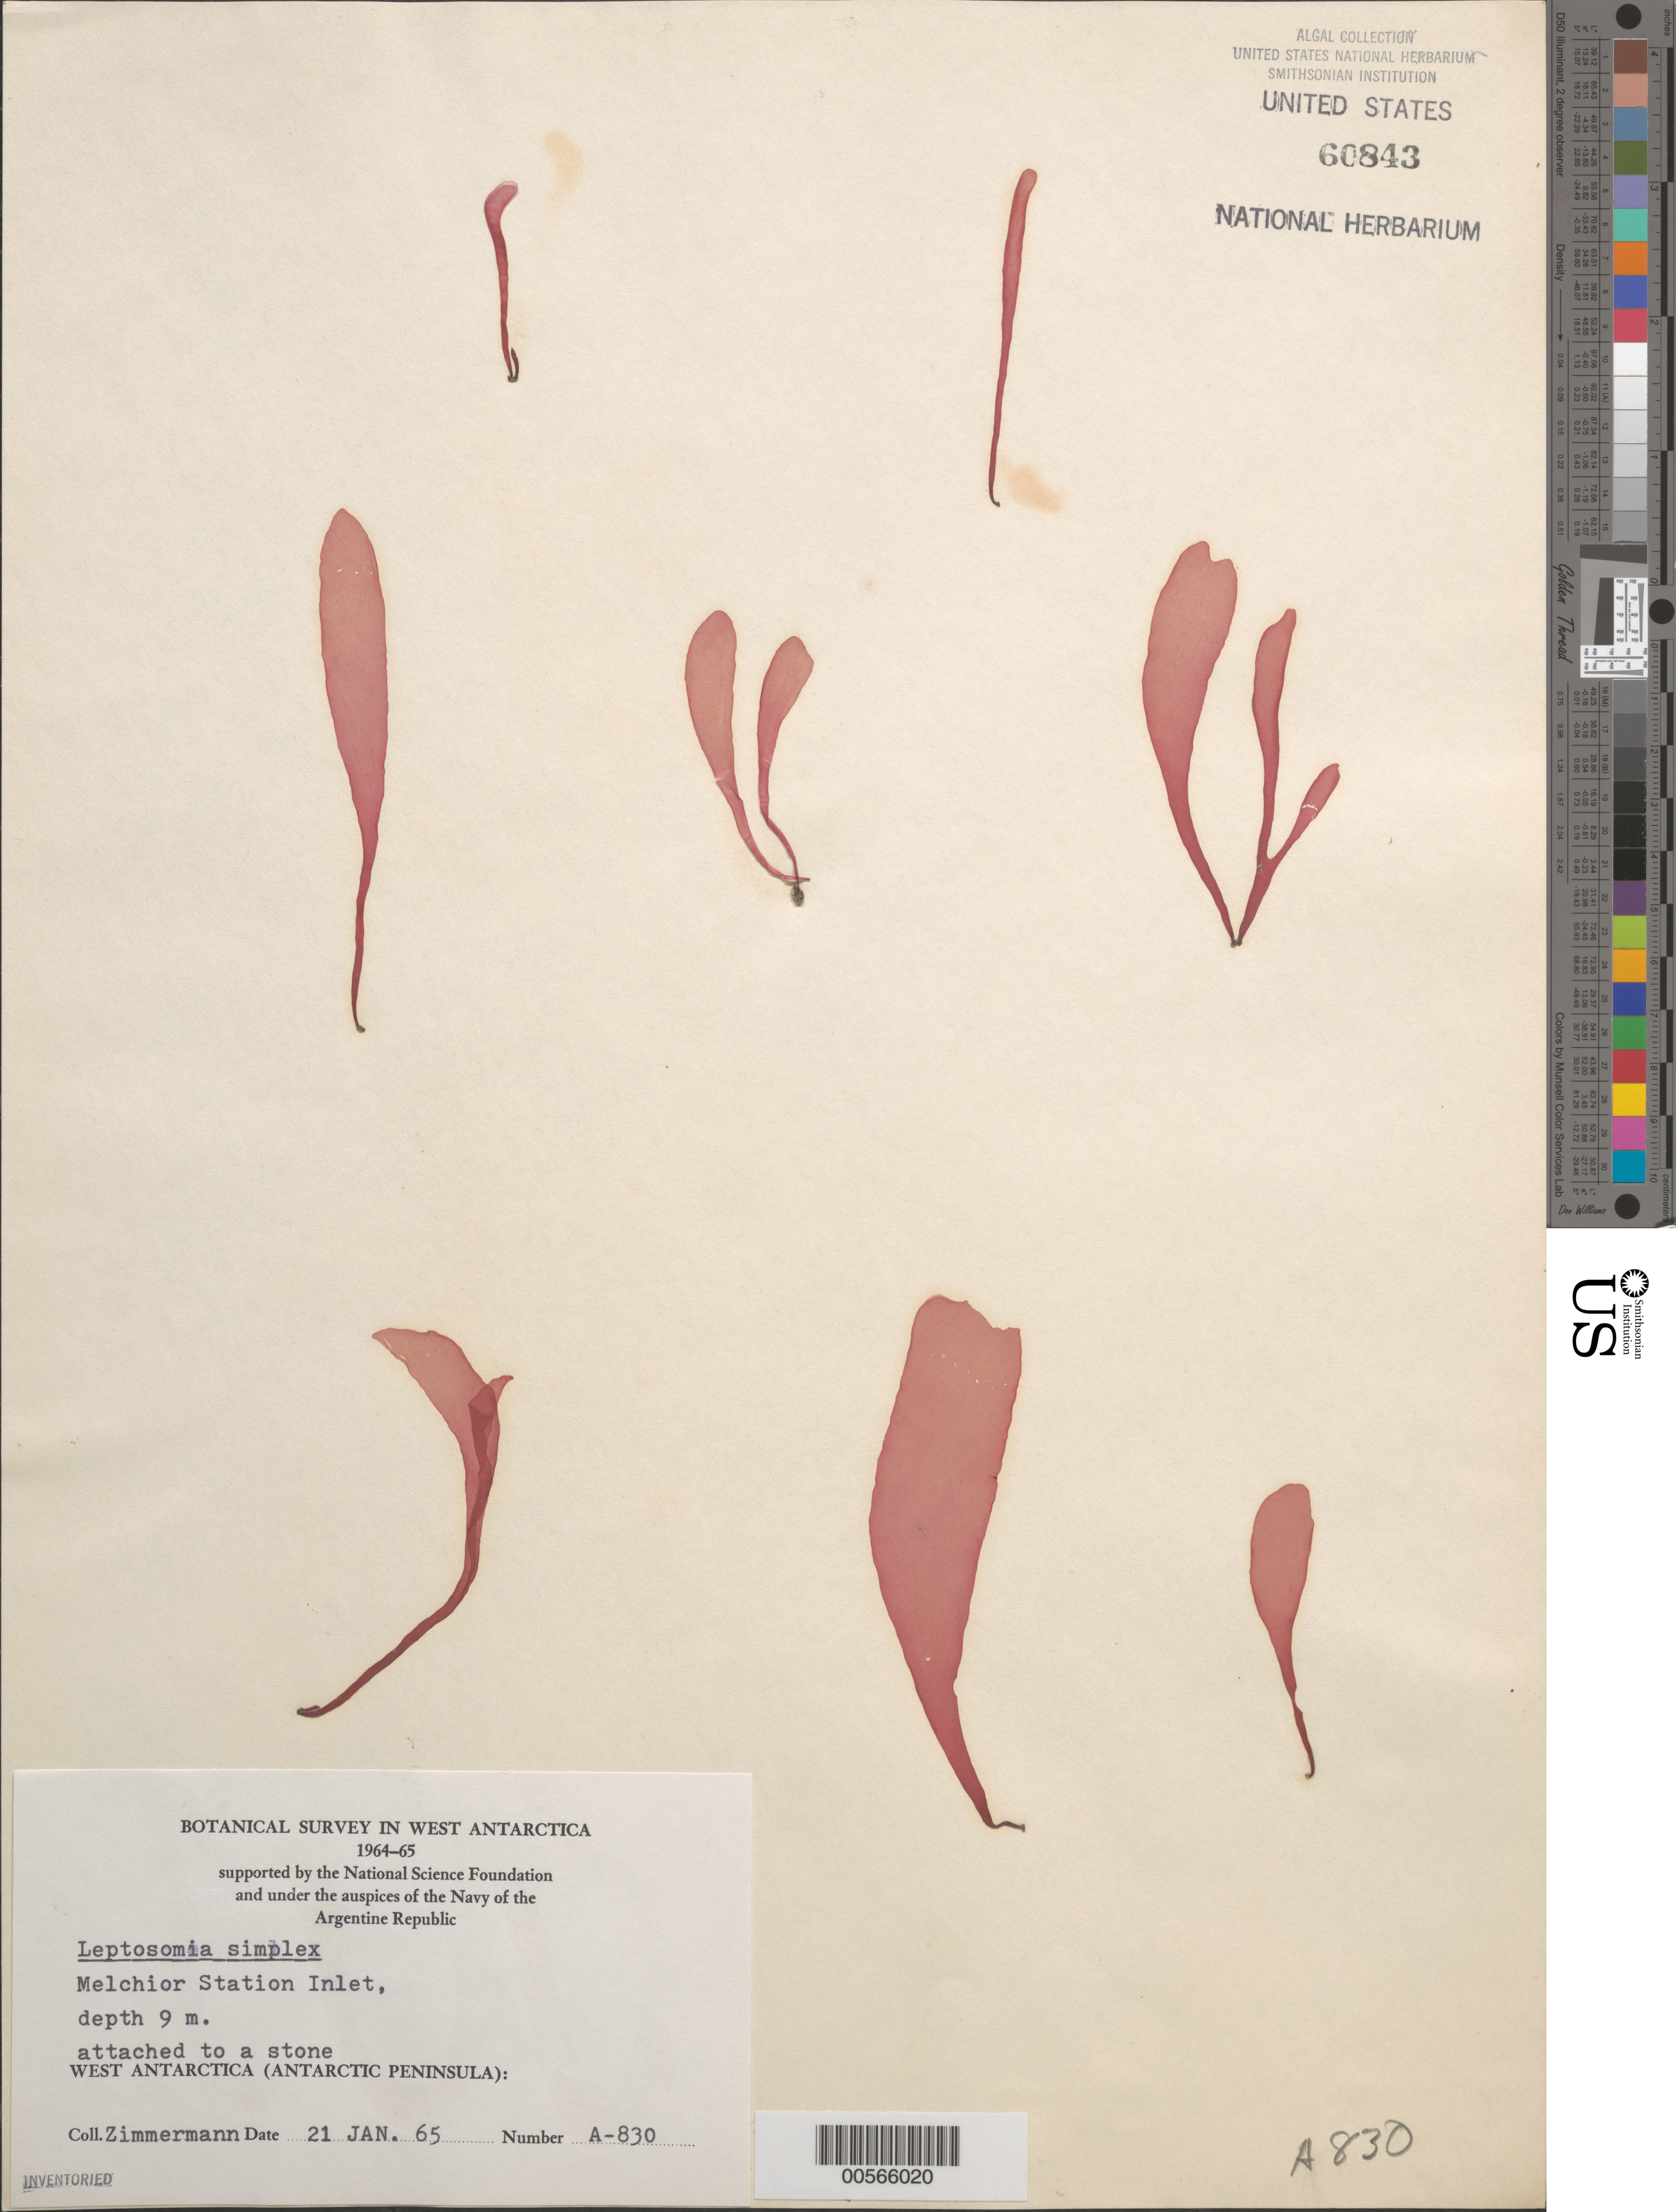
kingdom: Plantae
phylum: Rhodophyta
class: Florideophyceae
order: Palmariales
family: Palmariaceae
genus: Palmaria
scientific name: Palmaria decipiens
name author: (Reinsch) Ricker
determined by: Algae name updating Project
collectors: M. Zimmermann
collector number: A-830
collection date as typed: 21 Jan 1965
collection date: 1965-01-21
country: Antarctica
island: Gamma Island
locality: Melchior Station Inlet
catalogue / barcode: US 60843